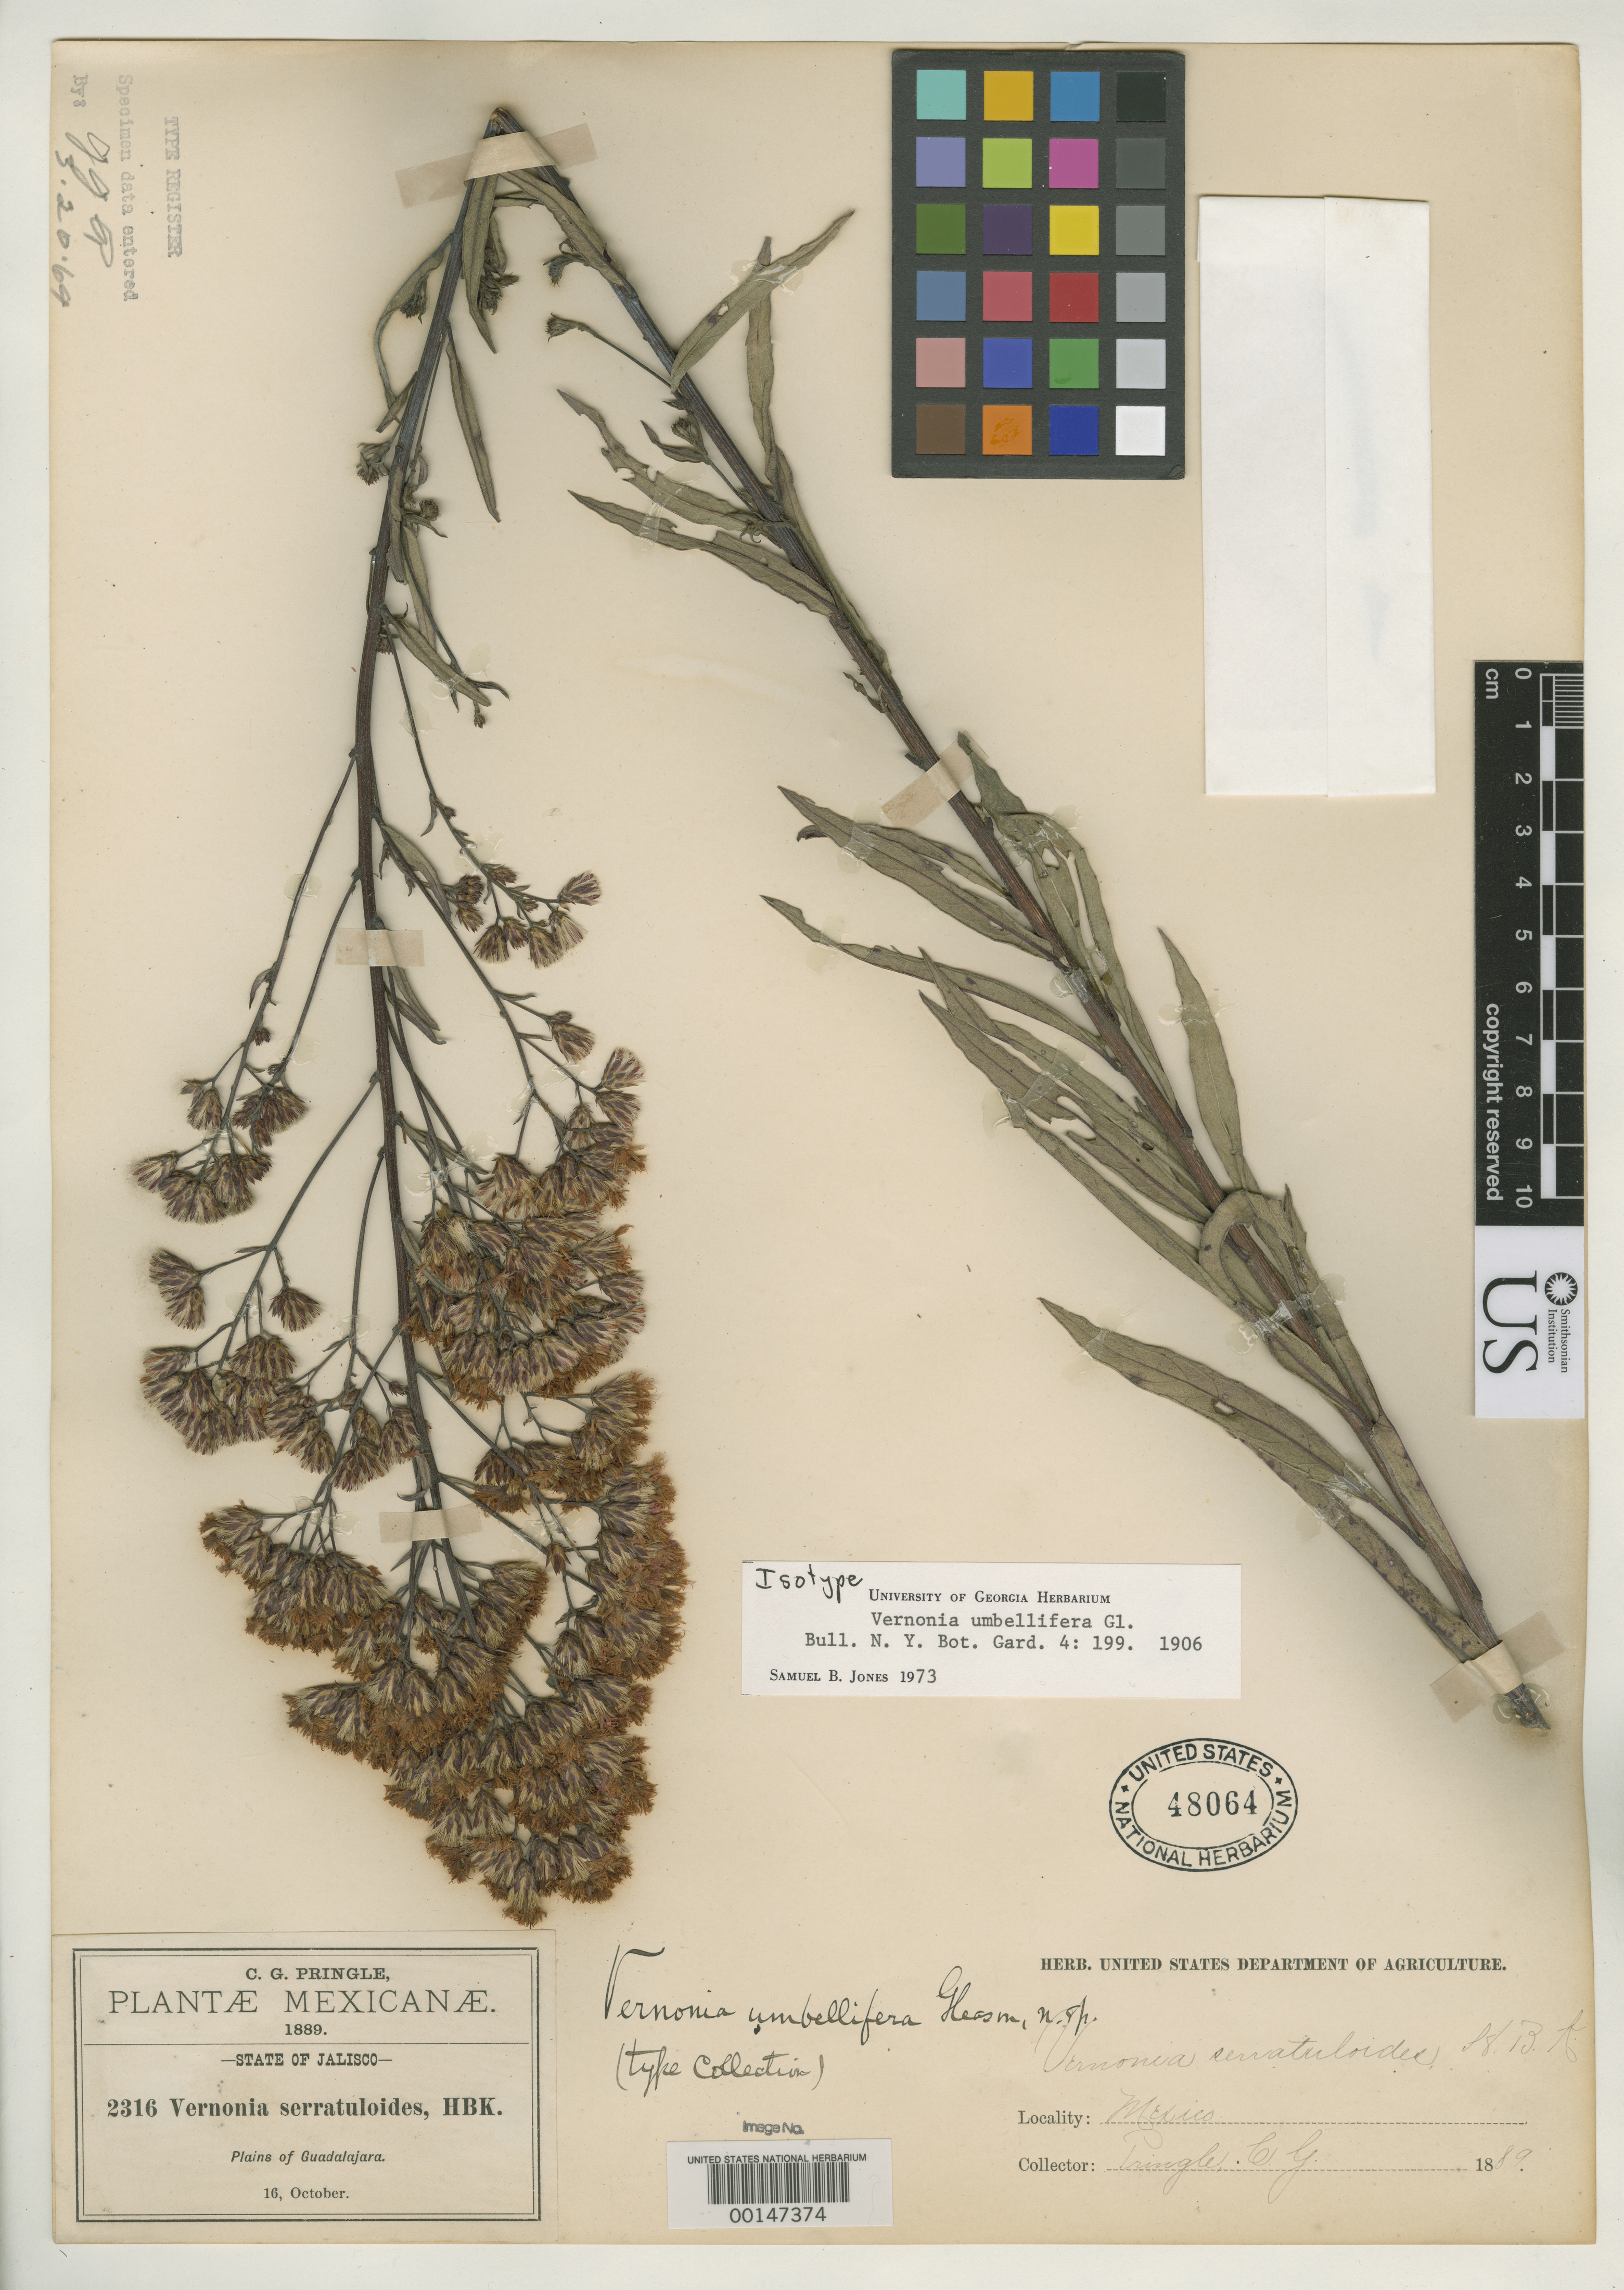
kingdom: Plantae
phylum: Tracheophyta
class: Magnoliopsida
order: Asterales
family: Asteraceae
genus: Vernonia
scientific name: Vernonia umbellifera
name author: Gleason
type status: Isotype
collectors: C. G. Pringle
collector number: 2316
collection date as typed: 16 Oct 1889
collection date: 1889-10-16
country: Mexico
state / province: Jalisco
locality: Guadalajara.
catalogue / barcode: US 48064